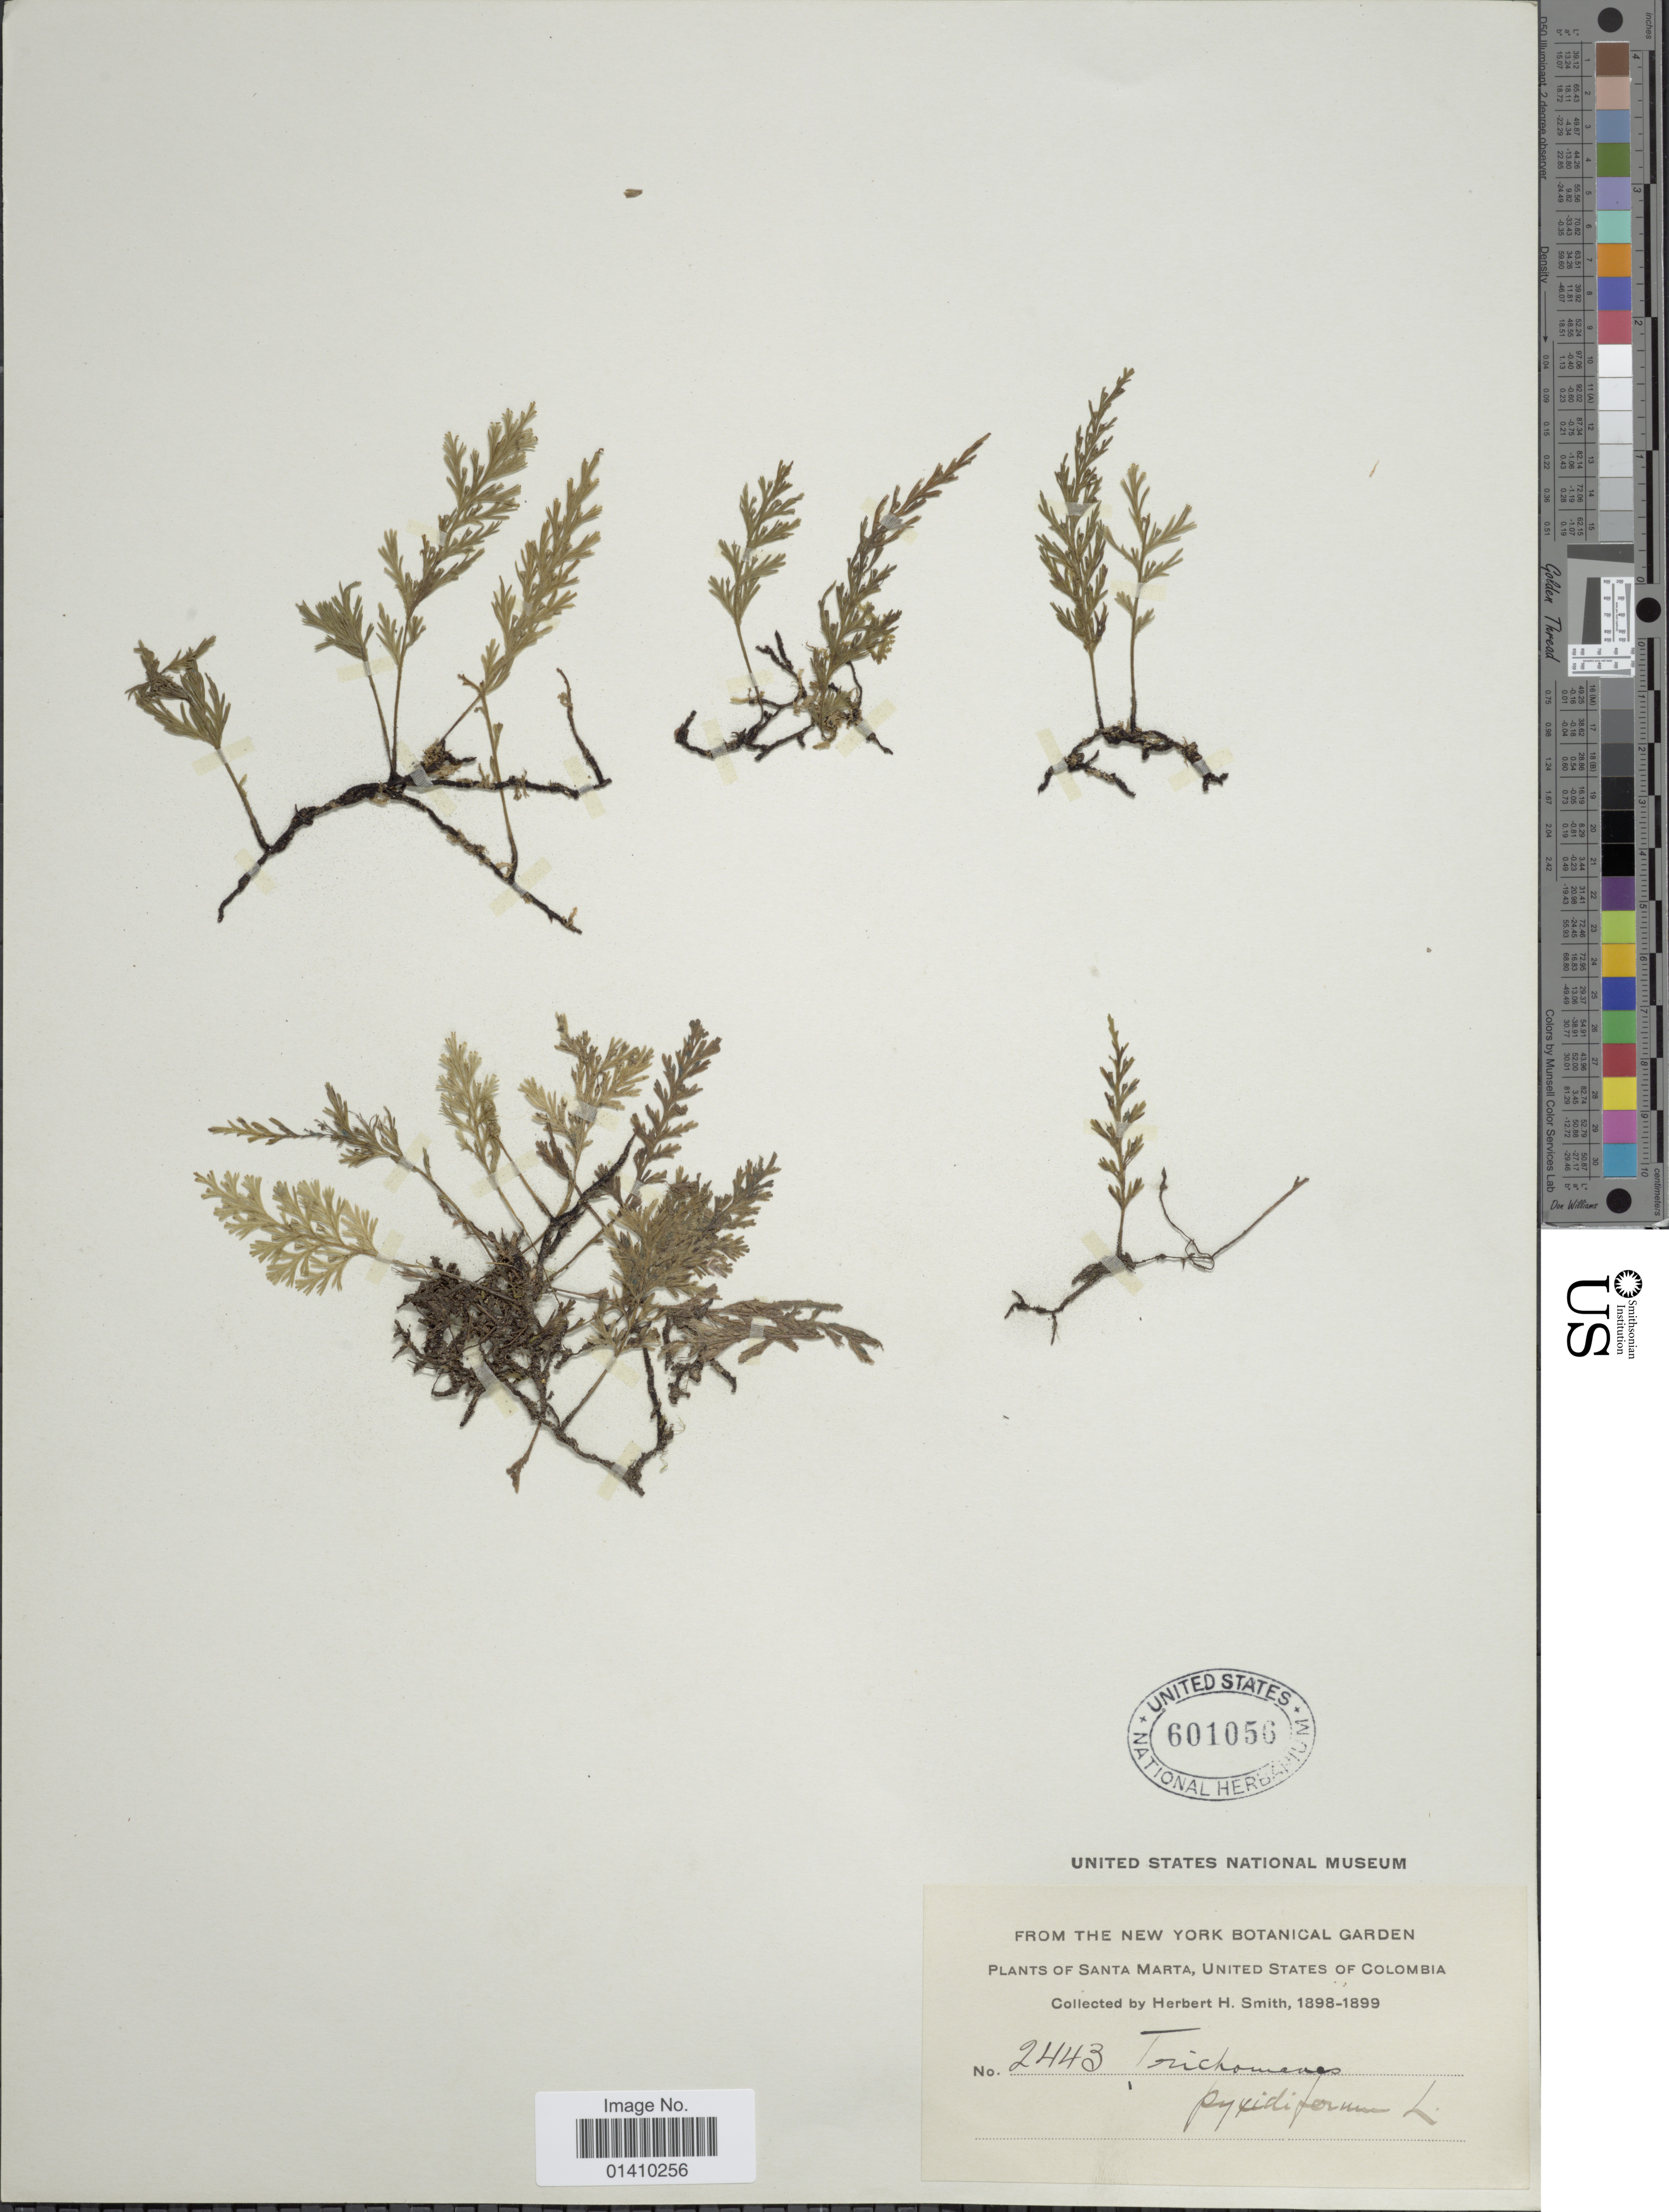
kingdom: Plantae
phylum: Tracheophyta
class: Polypodiopsida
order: Hymenophyllales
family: Hymenophyllaceae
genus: Polyphlebium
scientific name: Polyphlebium pyxidiferum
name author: (L.) Ebihara & Dubuisson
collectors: Herbert H. Smith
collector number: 2443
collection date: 1898/1899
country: Colombia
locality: Santa Marta, united States of Colombia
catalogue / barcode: US 601056